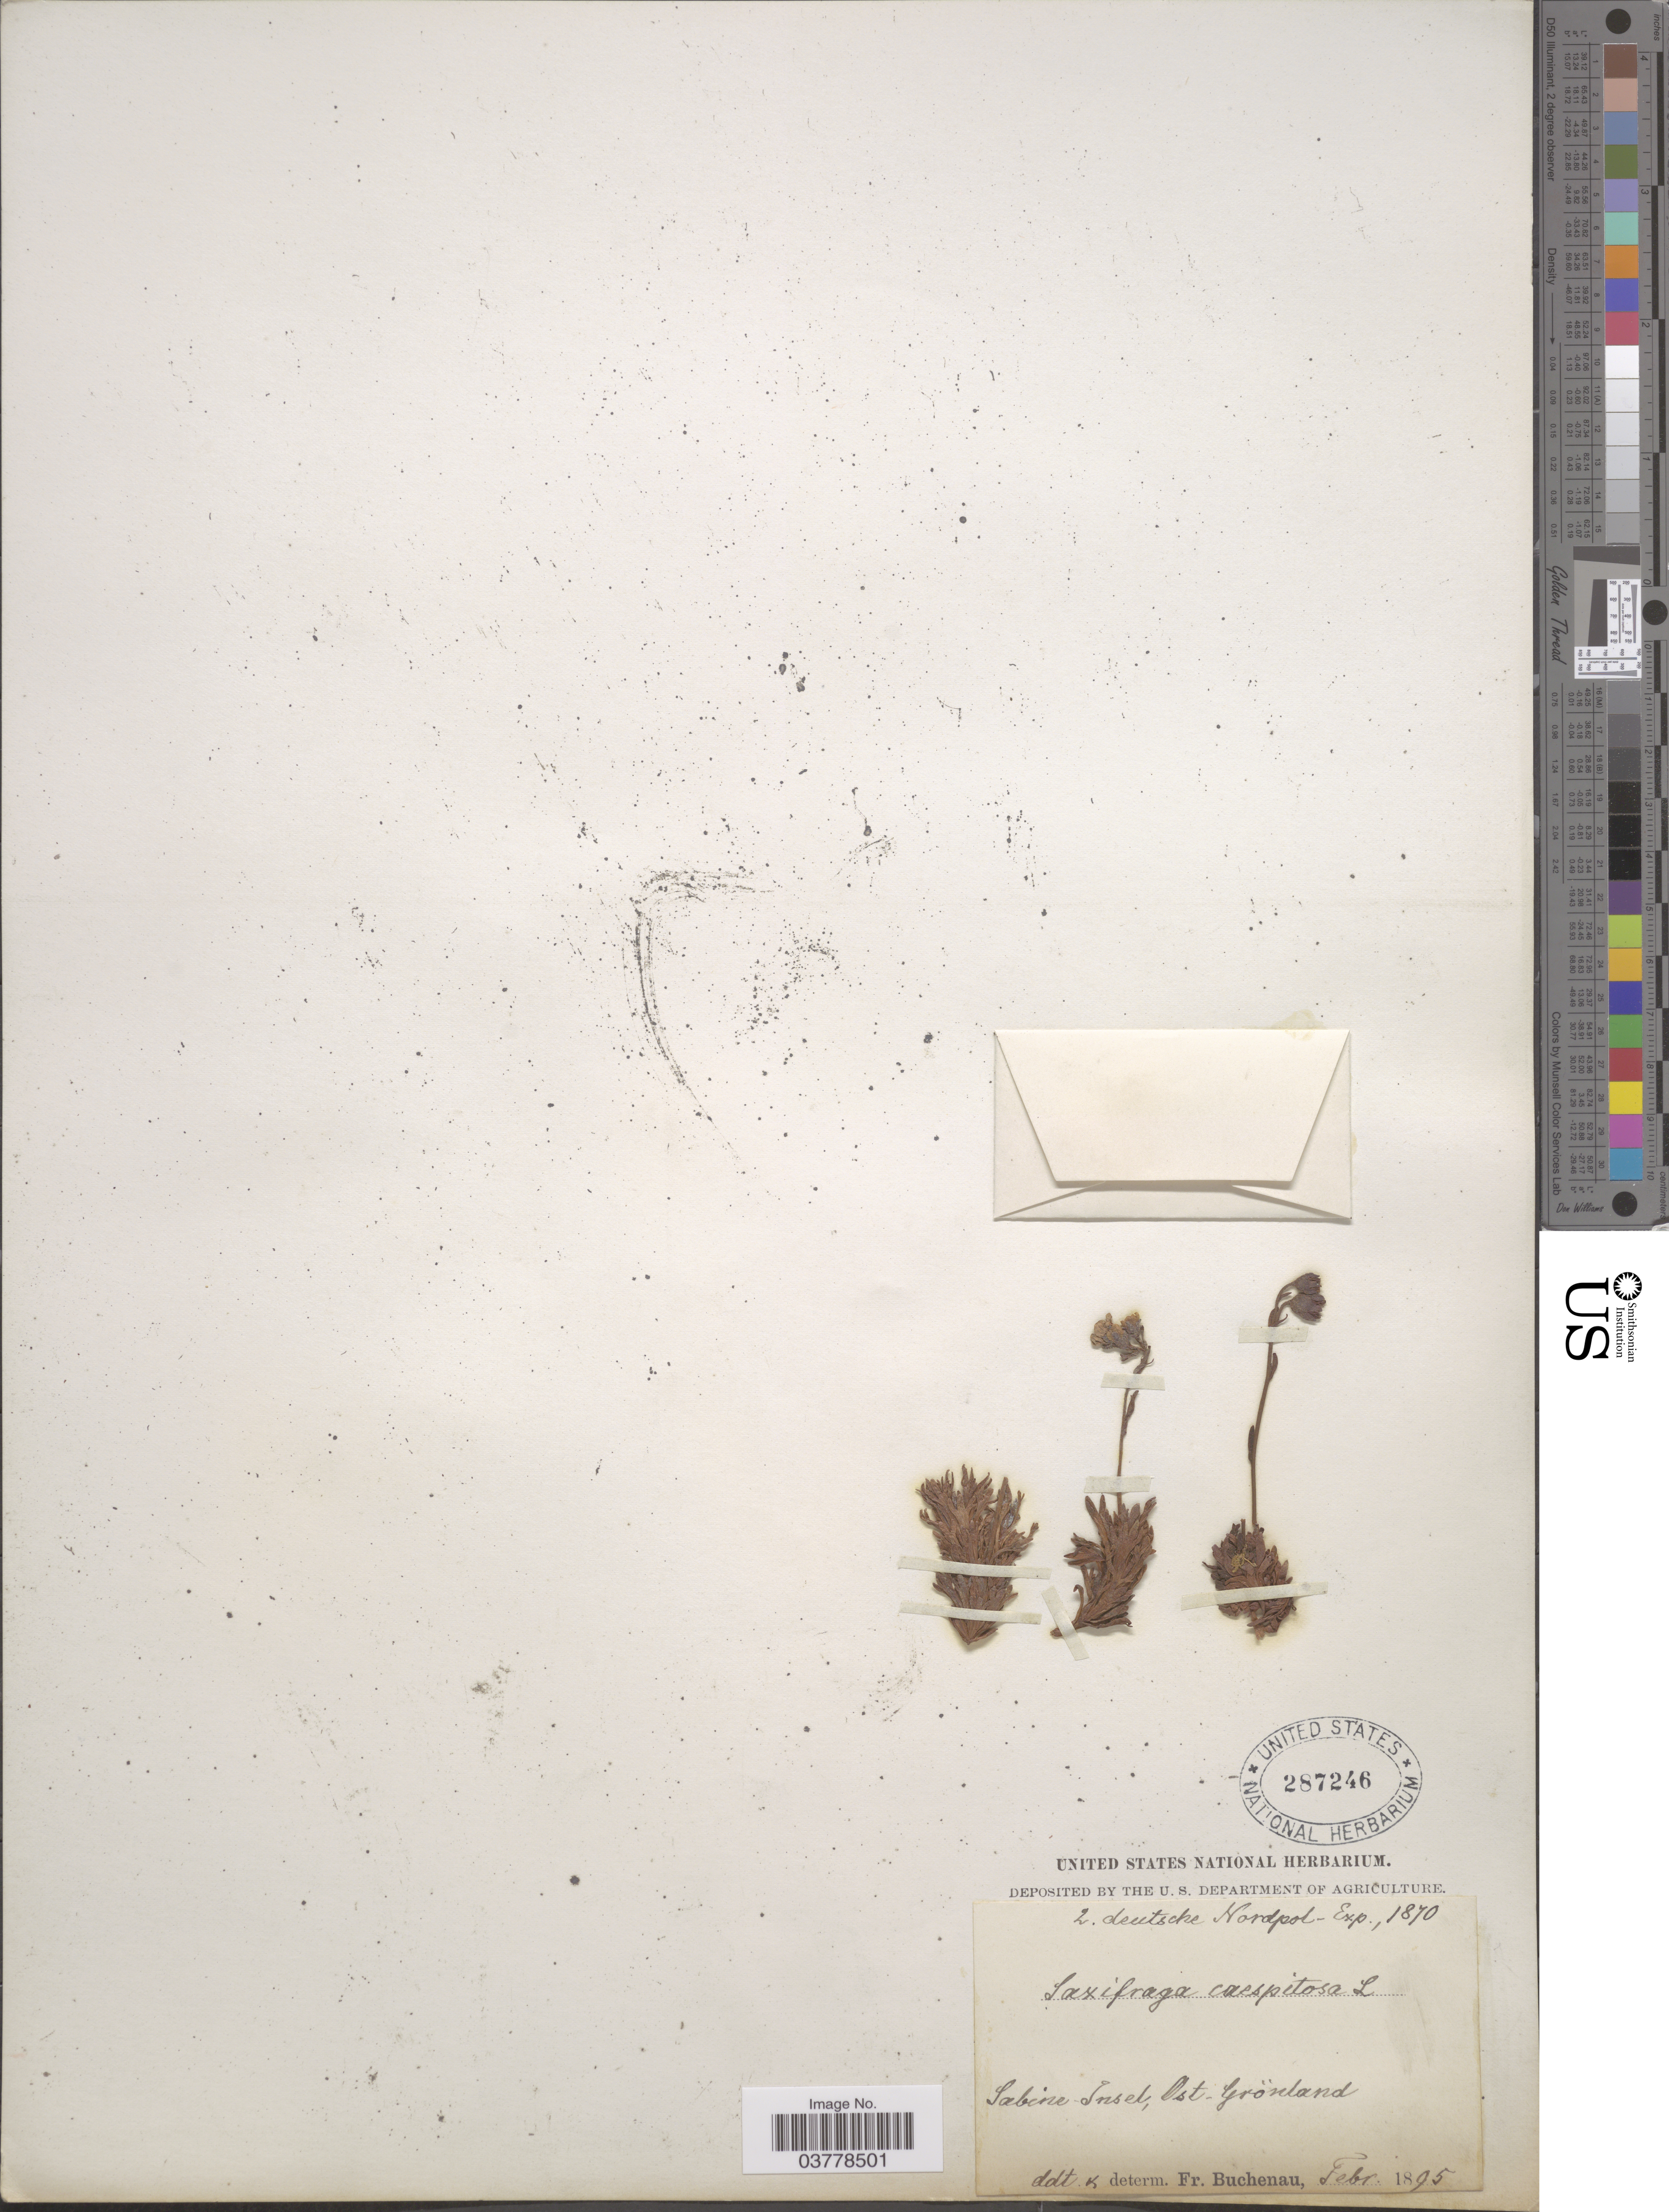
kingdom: Plantae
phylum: Tracheophyta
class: Magnoliopsida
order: Saxifragales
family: Saxifragaceae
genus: Saxifraga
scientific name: Saxifraga caespitosa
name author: L.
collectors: Deutsche Nordpol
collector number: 2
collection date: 1870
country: Greenland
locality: Sabine-Insel, Ost-Grönland.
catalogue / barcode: US 287246